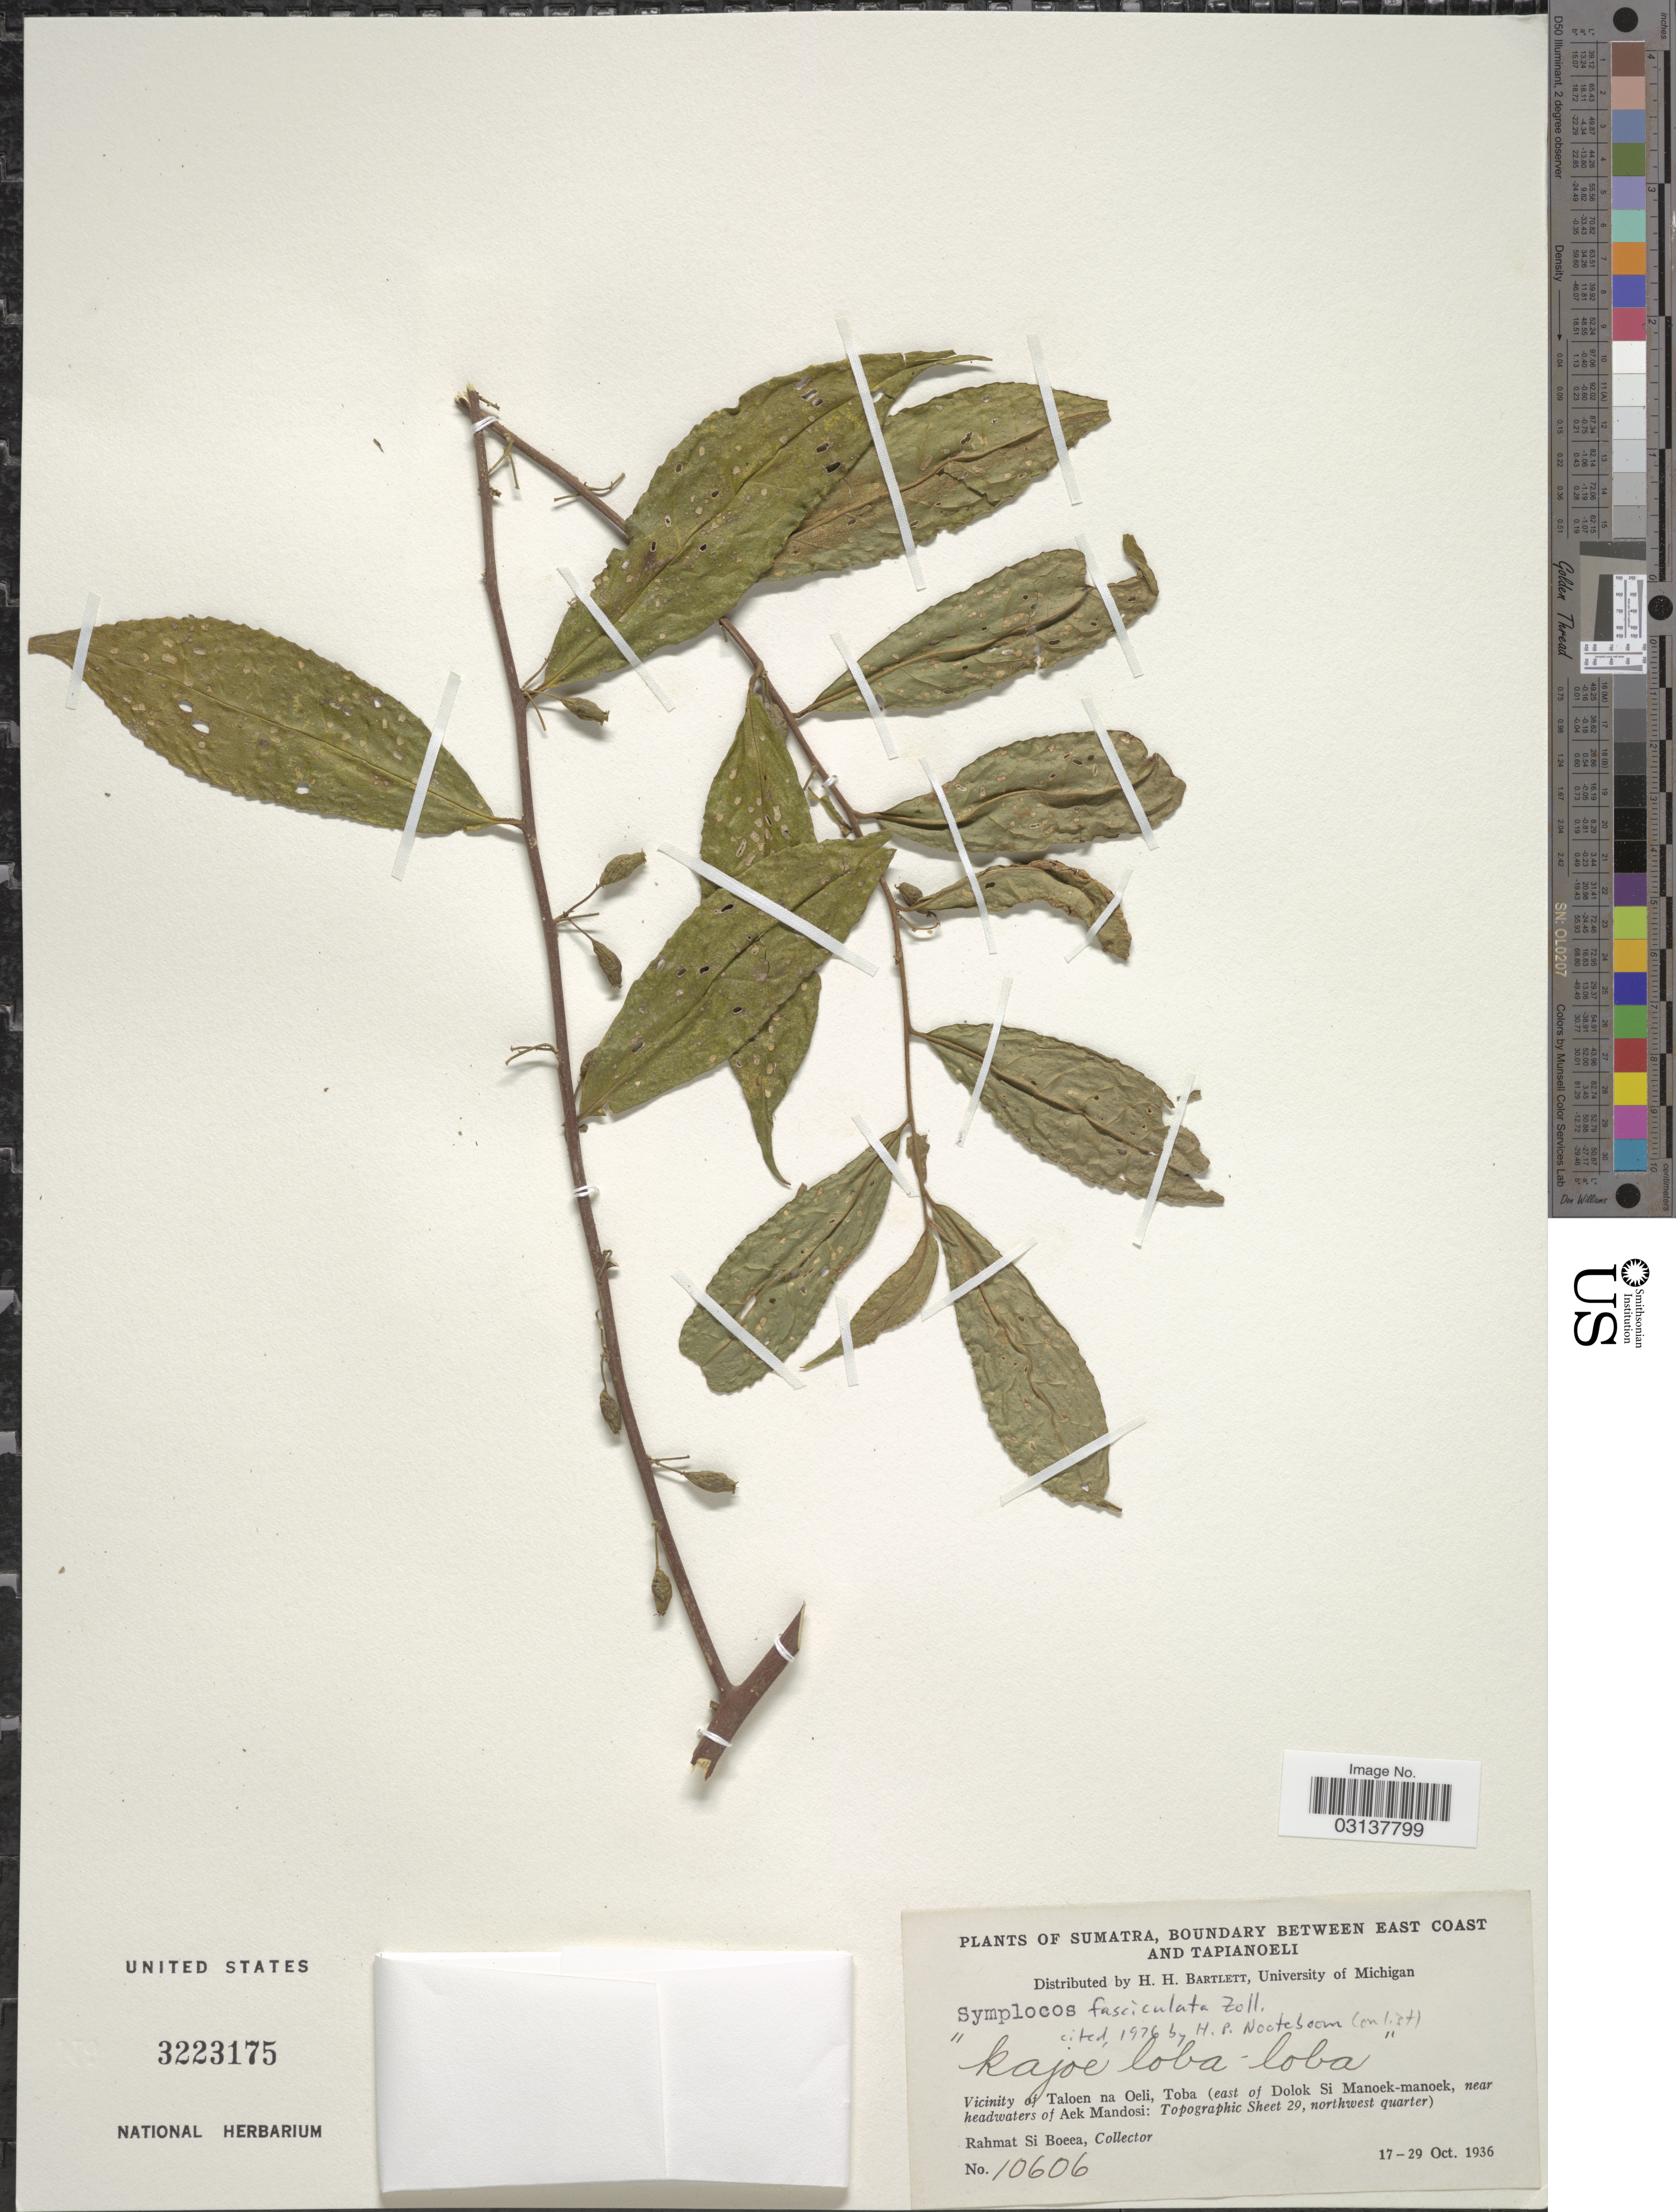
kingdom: Plantae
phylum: Tracheophyta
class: Magnoliopsida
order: Ericales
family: Symplocaceae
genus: Symplocos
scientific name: Symplocos fasciculata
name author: Zoll.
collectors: Rahmat Si Boeea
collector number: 10606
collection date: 1936-10-17/1936-10-29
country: Indonesia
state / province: Sumatra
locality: Sumatra, Boundary between East Coast and Tapianoeli. Vicinity of Taloen na Oeli, Toba (east of Dolok Si Manoek-manoek, near headwaters of Aek Mandosi: Topographic Sheet 29, northwest quarter).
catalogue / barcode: US 3223175